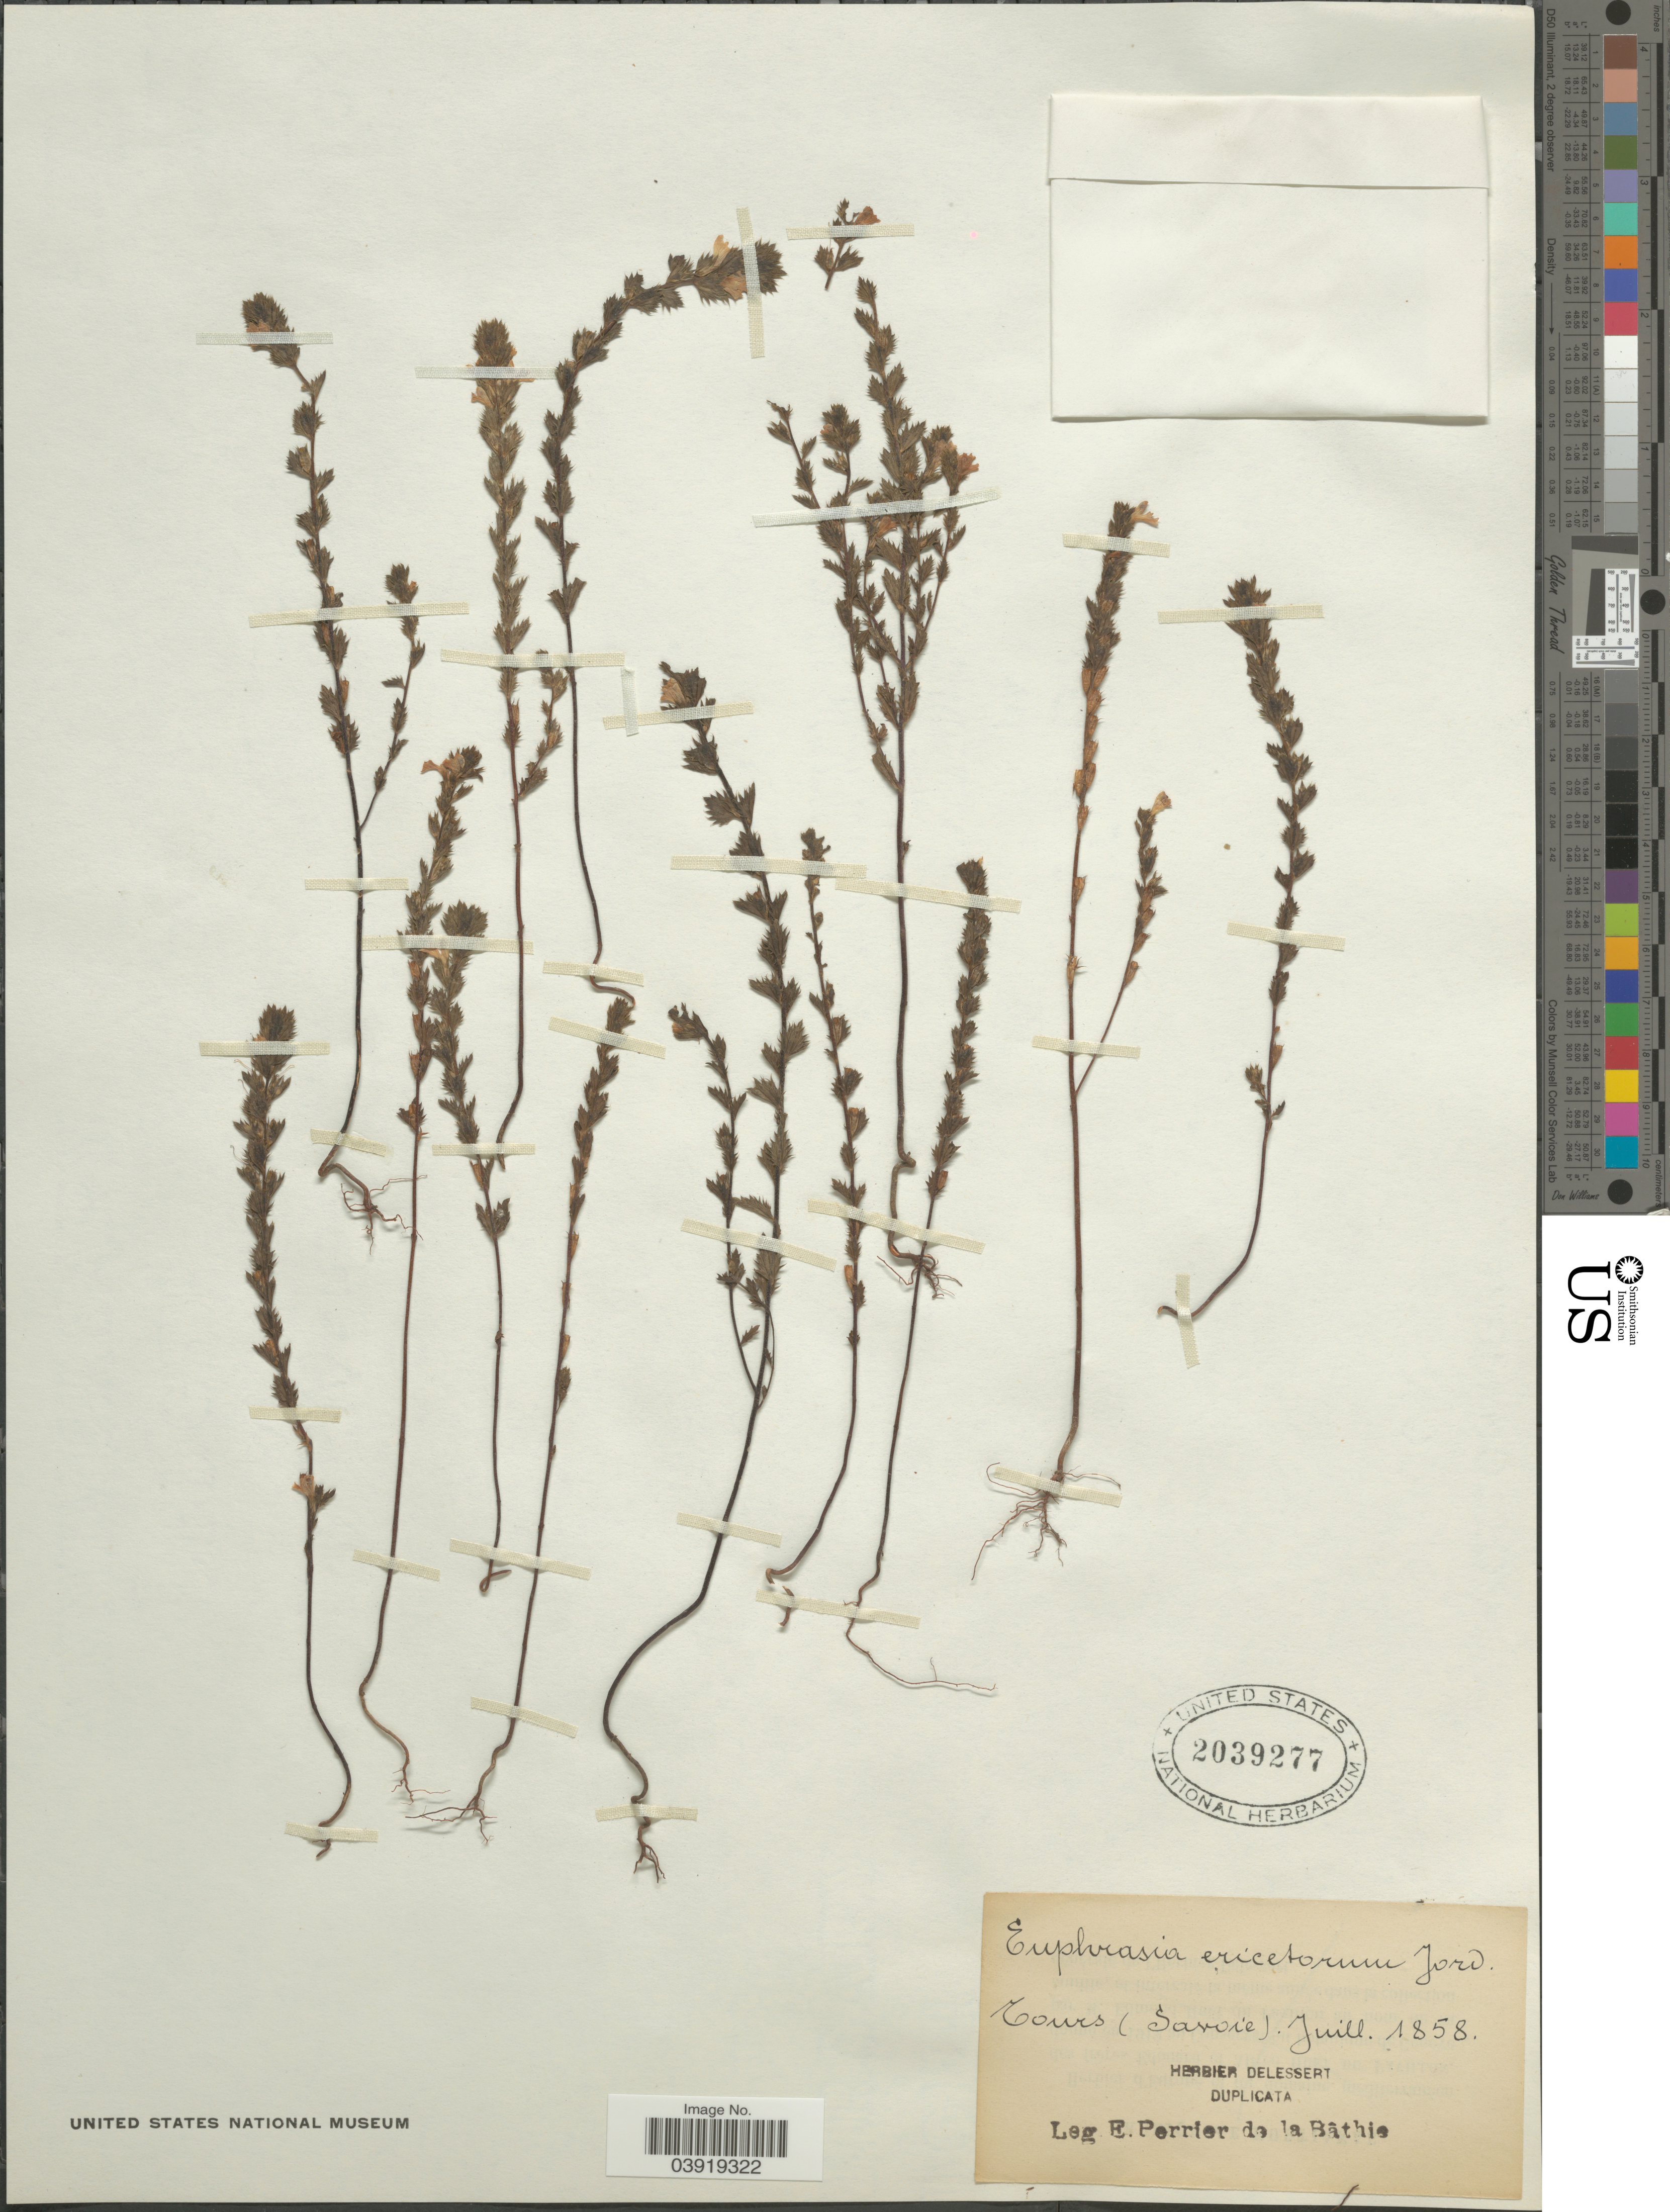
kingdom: Plantae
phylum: Tracheophyta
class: Magnoliopsida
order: Lamiales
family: Orobanchaceae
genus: Euphrasia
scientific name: Euphrasia ericetorum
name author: Jord. ex Boreau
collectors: E. Perrier de la Bâthie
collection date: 1858-07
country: France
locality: Tours (Savoie).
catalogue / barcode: US 2039277